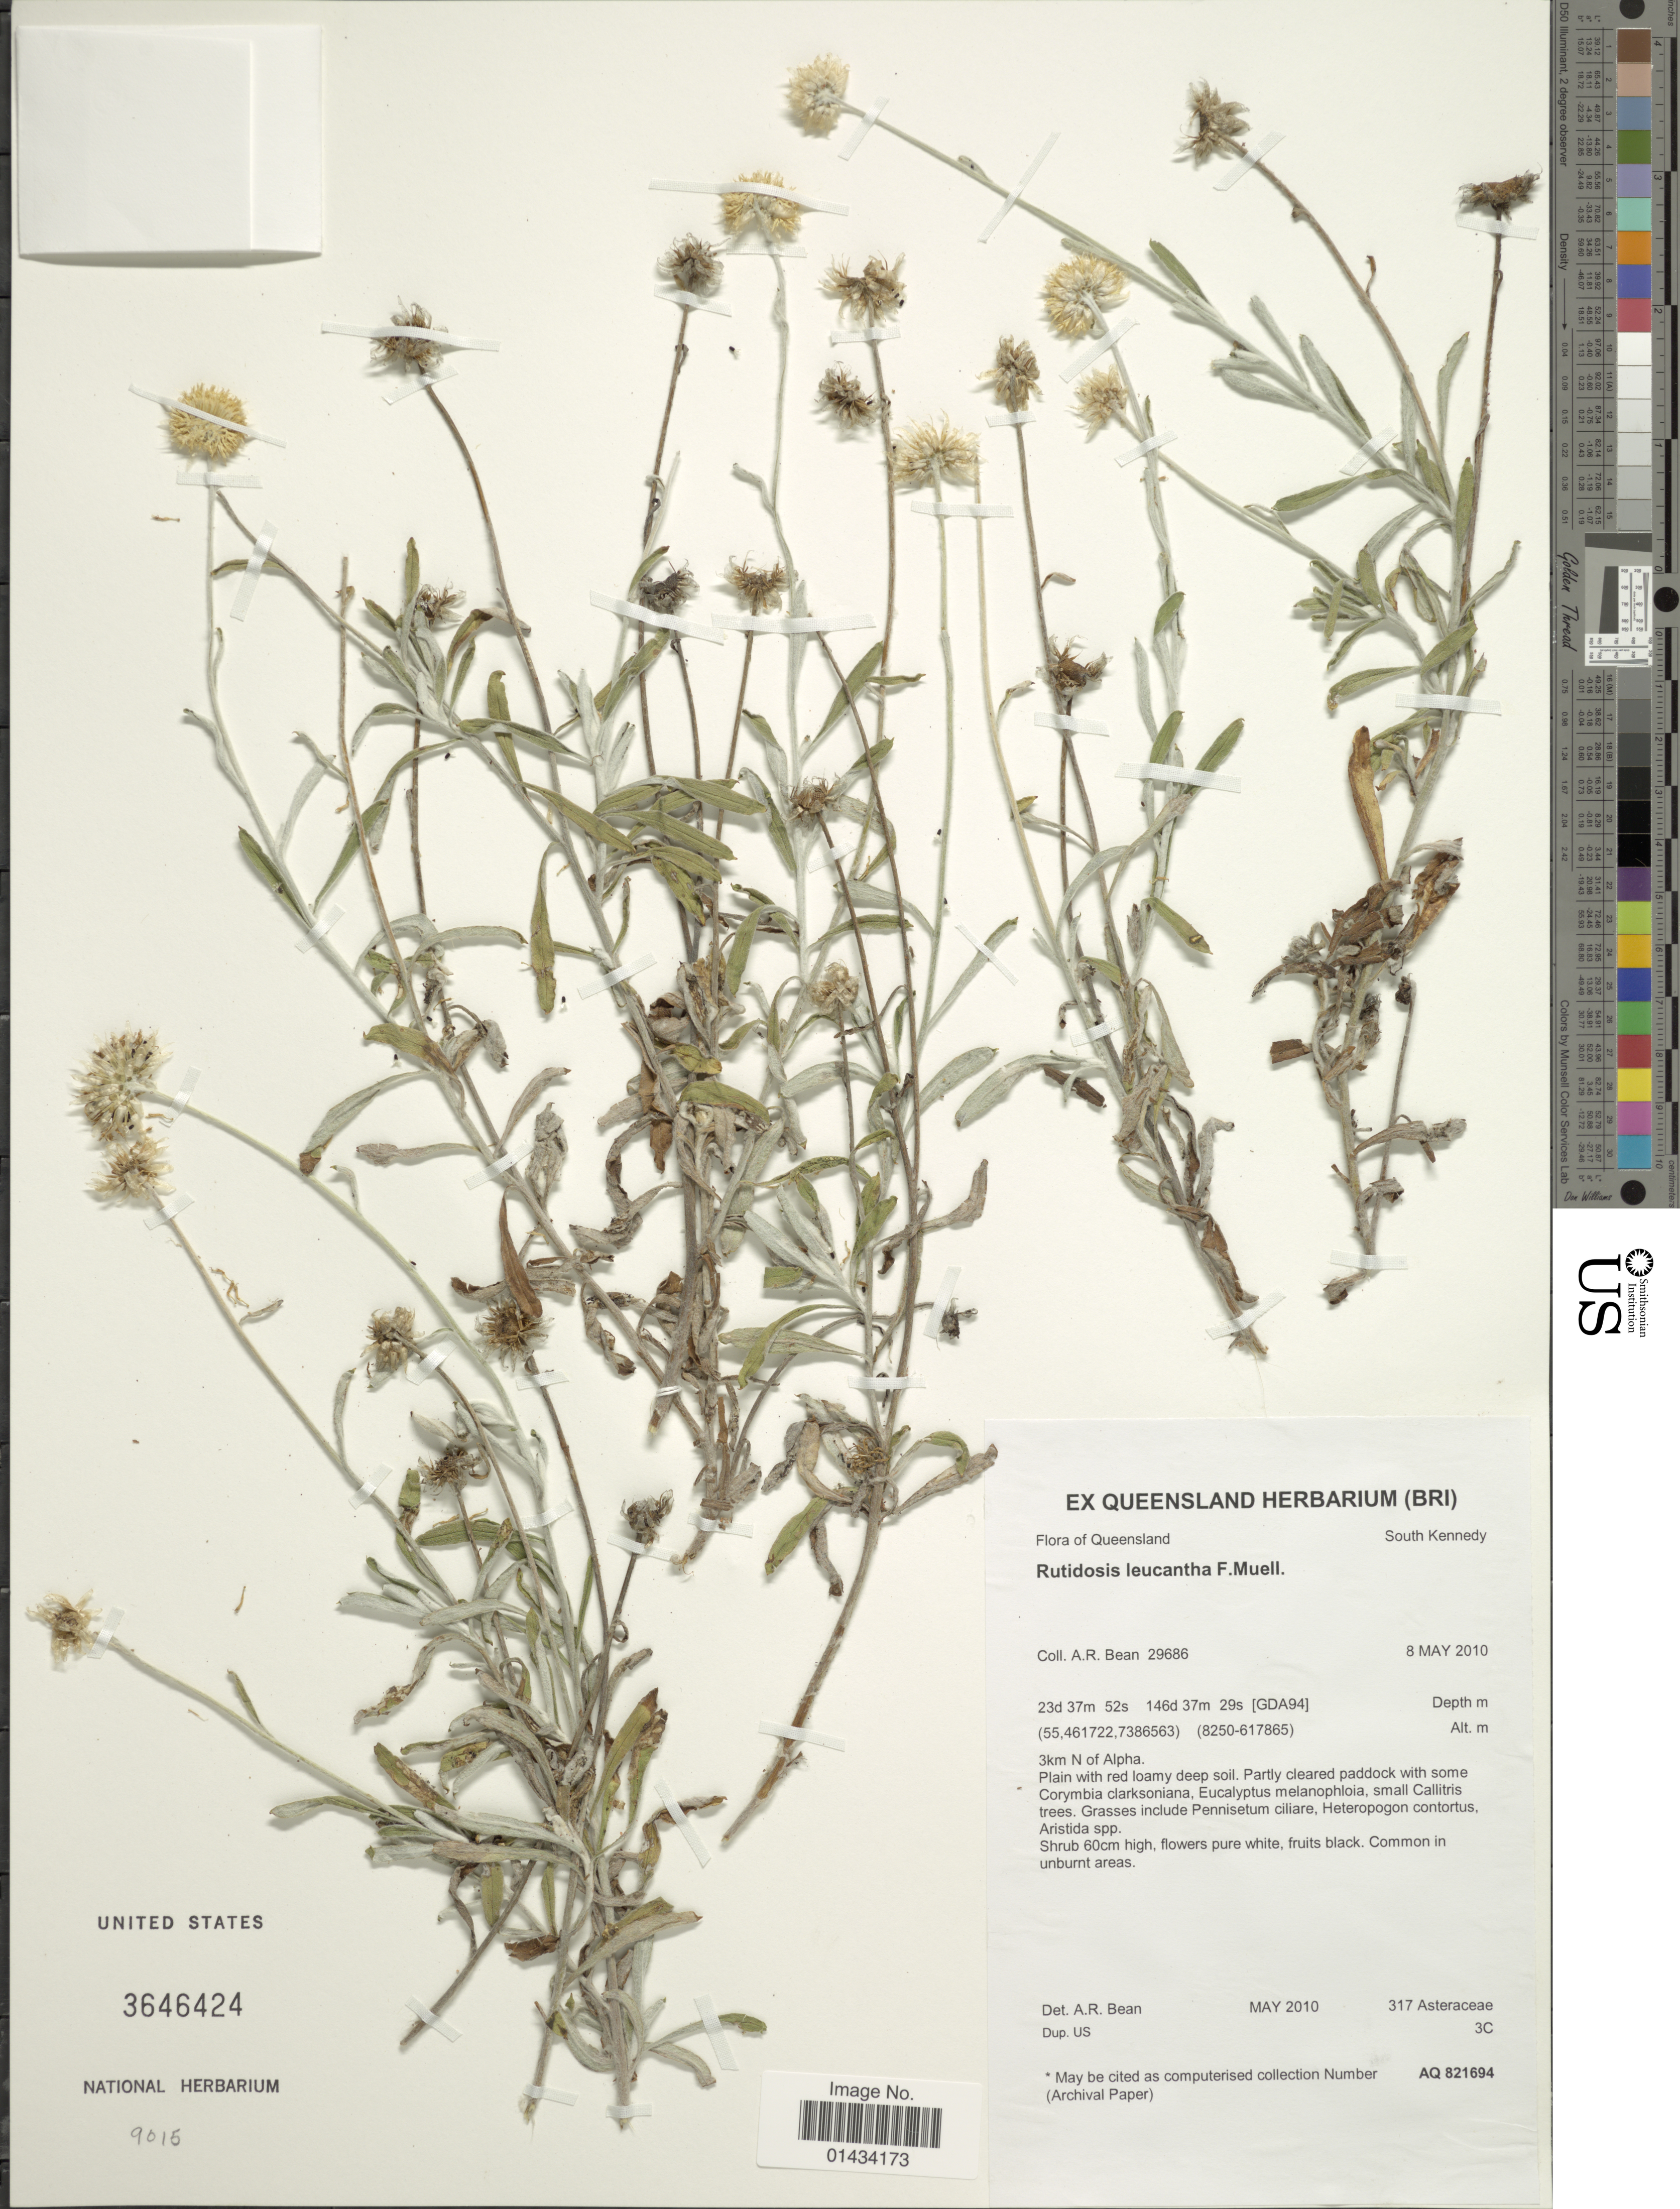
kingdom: Plantae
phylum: Tracheophyta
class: Magnoliopsida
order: Asterales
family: Asteraceae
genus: Rutidosis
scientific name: Rutidosis leucantha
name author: F. Muell.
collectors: A. R. Bean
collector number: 29686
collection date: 2010-05-08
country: Australia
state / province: Queensland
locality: South Kennedy, 3 km N of Alpha, plain with red loamy deep soil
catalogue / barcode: US 3646424